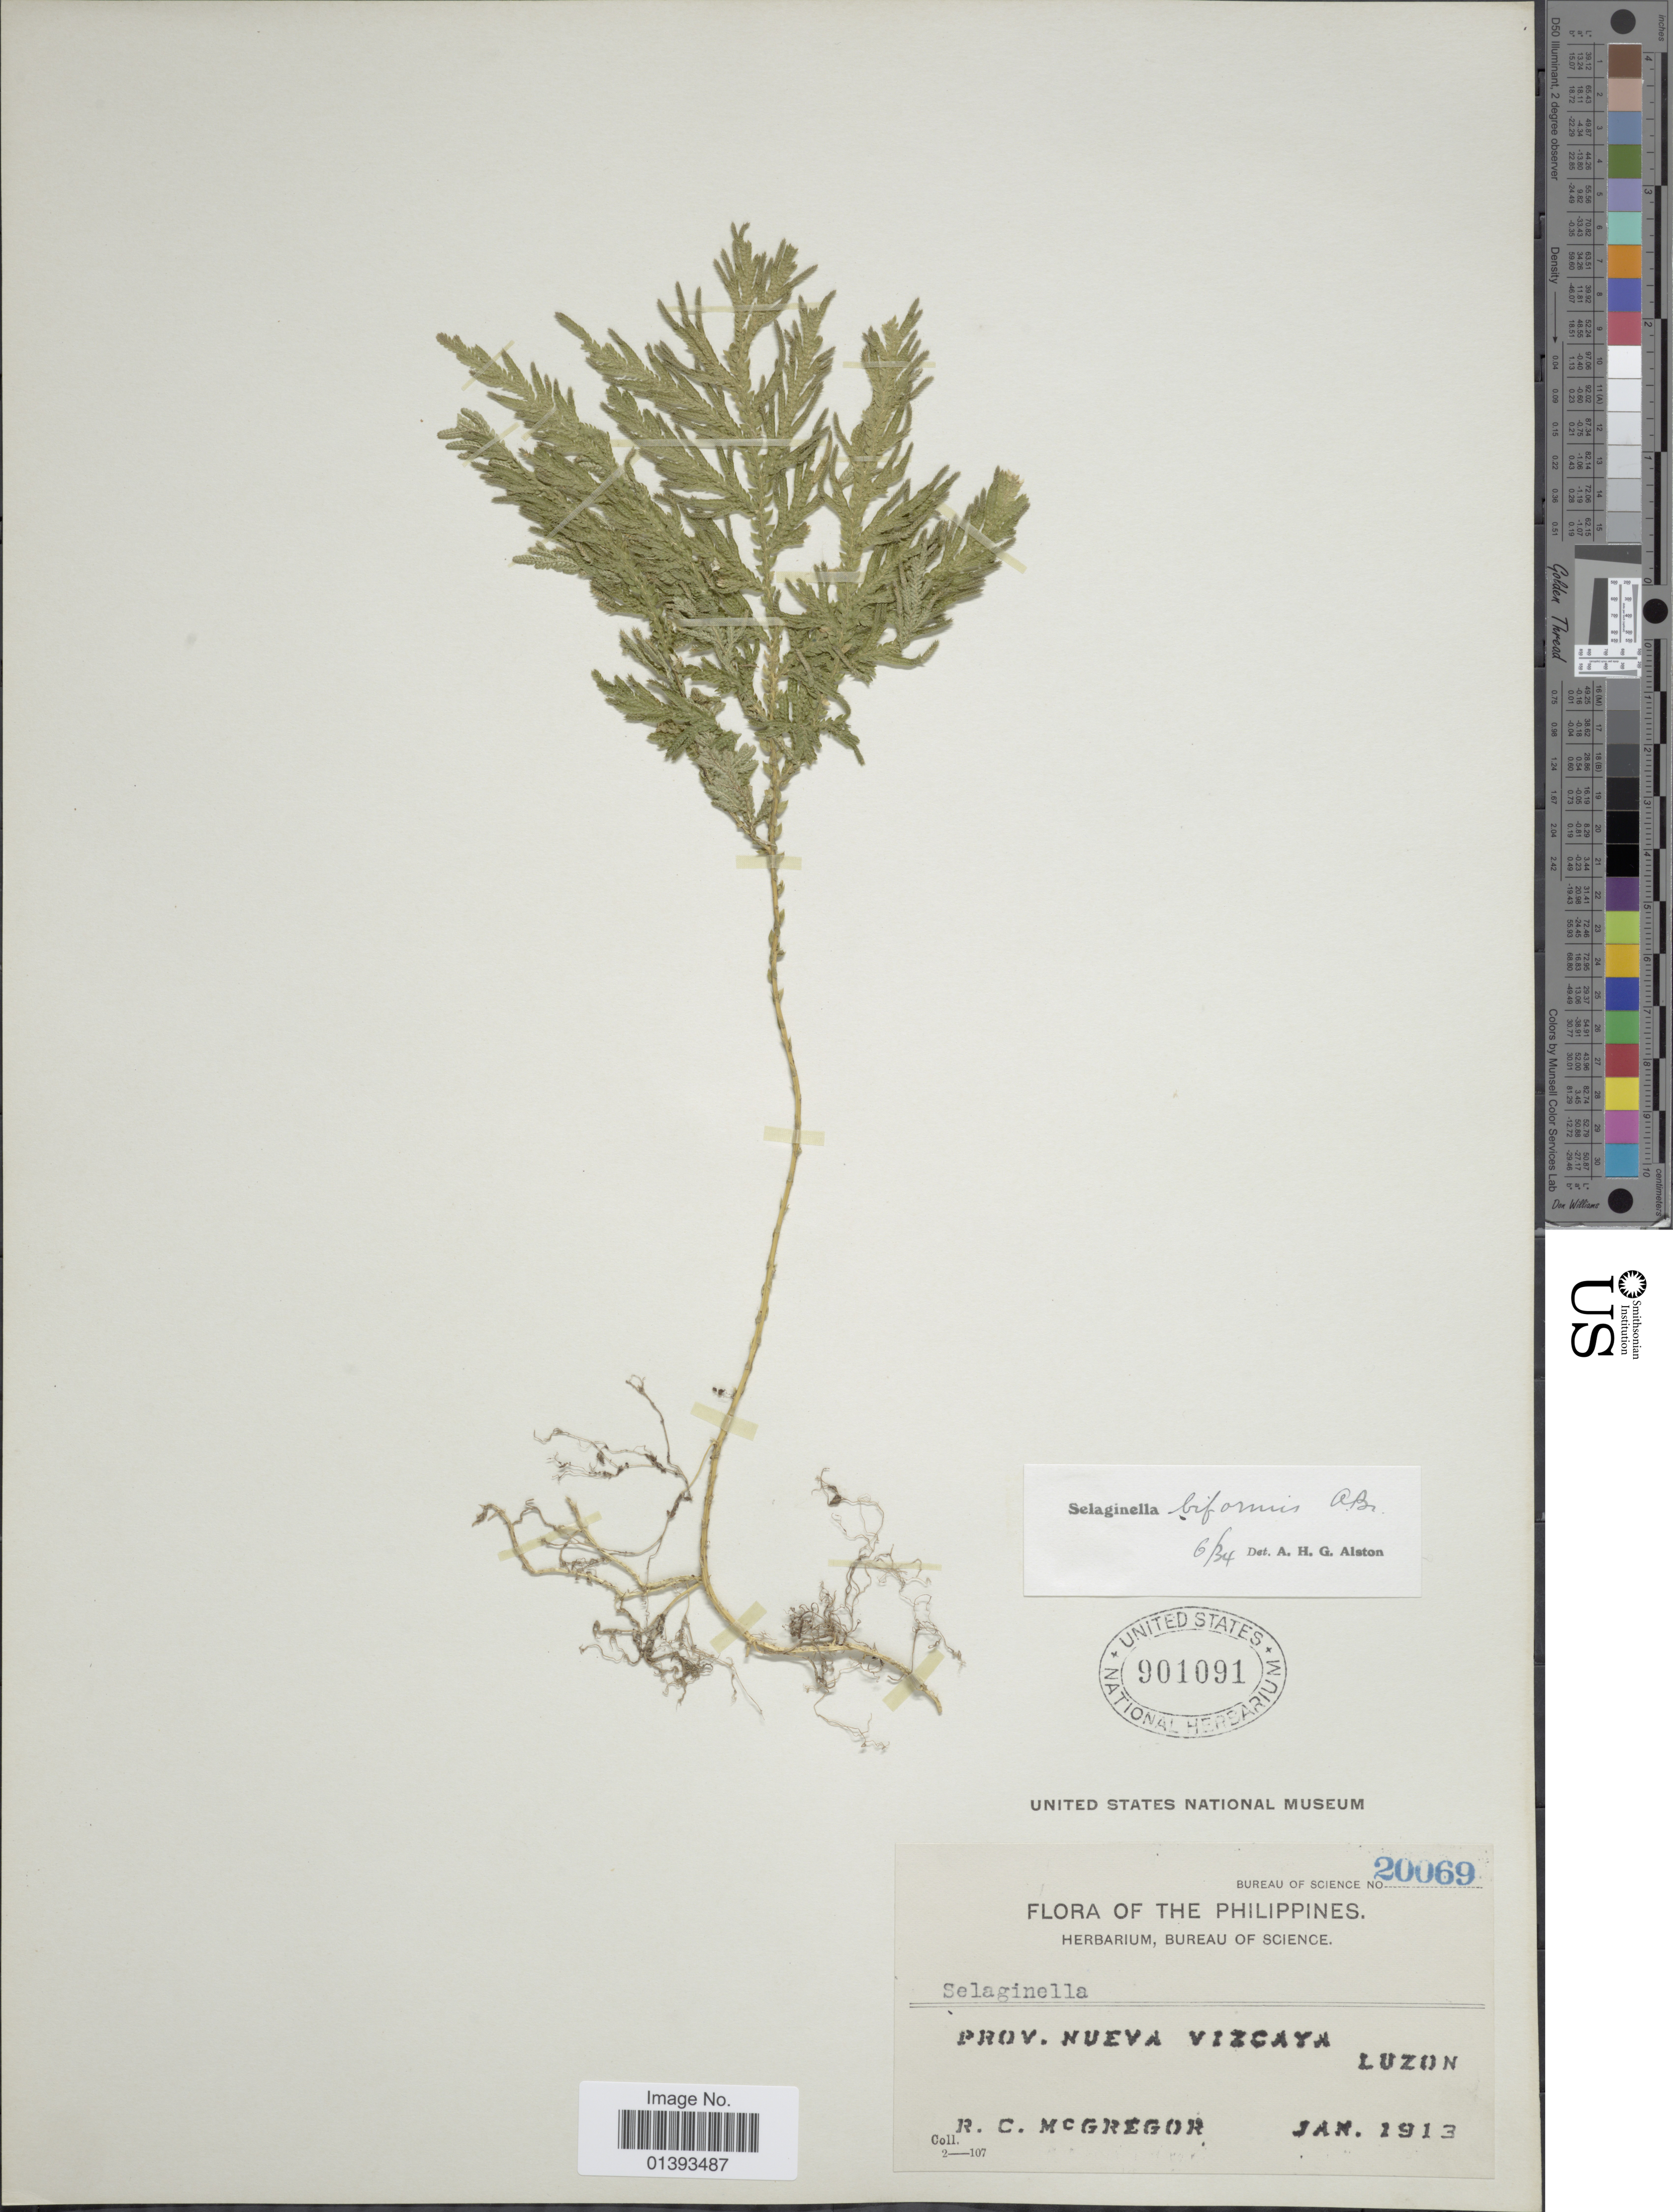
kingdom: Plantae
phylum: Tracheophyta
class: Lycopodiopsida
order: Selaginellales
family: Selaginellaceae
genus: Selaginella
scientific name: Selaginella biformis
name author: A. Braun ex Kuhn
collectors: R. C. McGregor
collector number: Bureau of Science 20069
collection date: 1913-01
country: Philippines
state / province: Central Luzon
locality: Prov. Nueva Vizcaya, Luzon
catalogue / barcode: US 901091